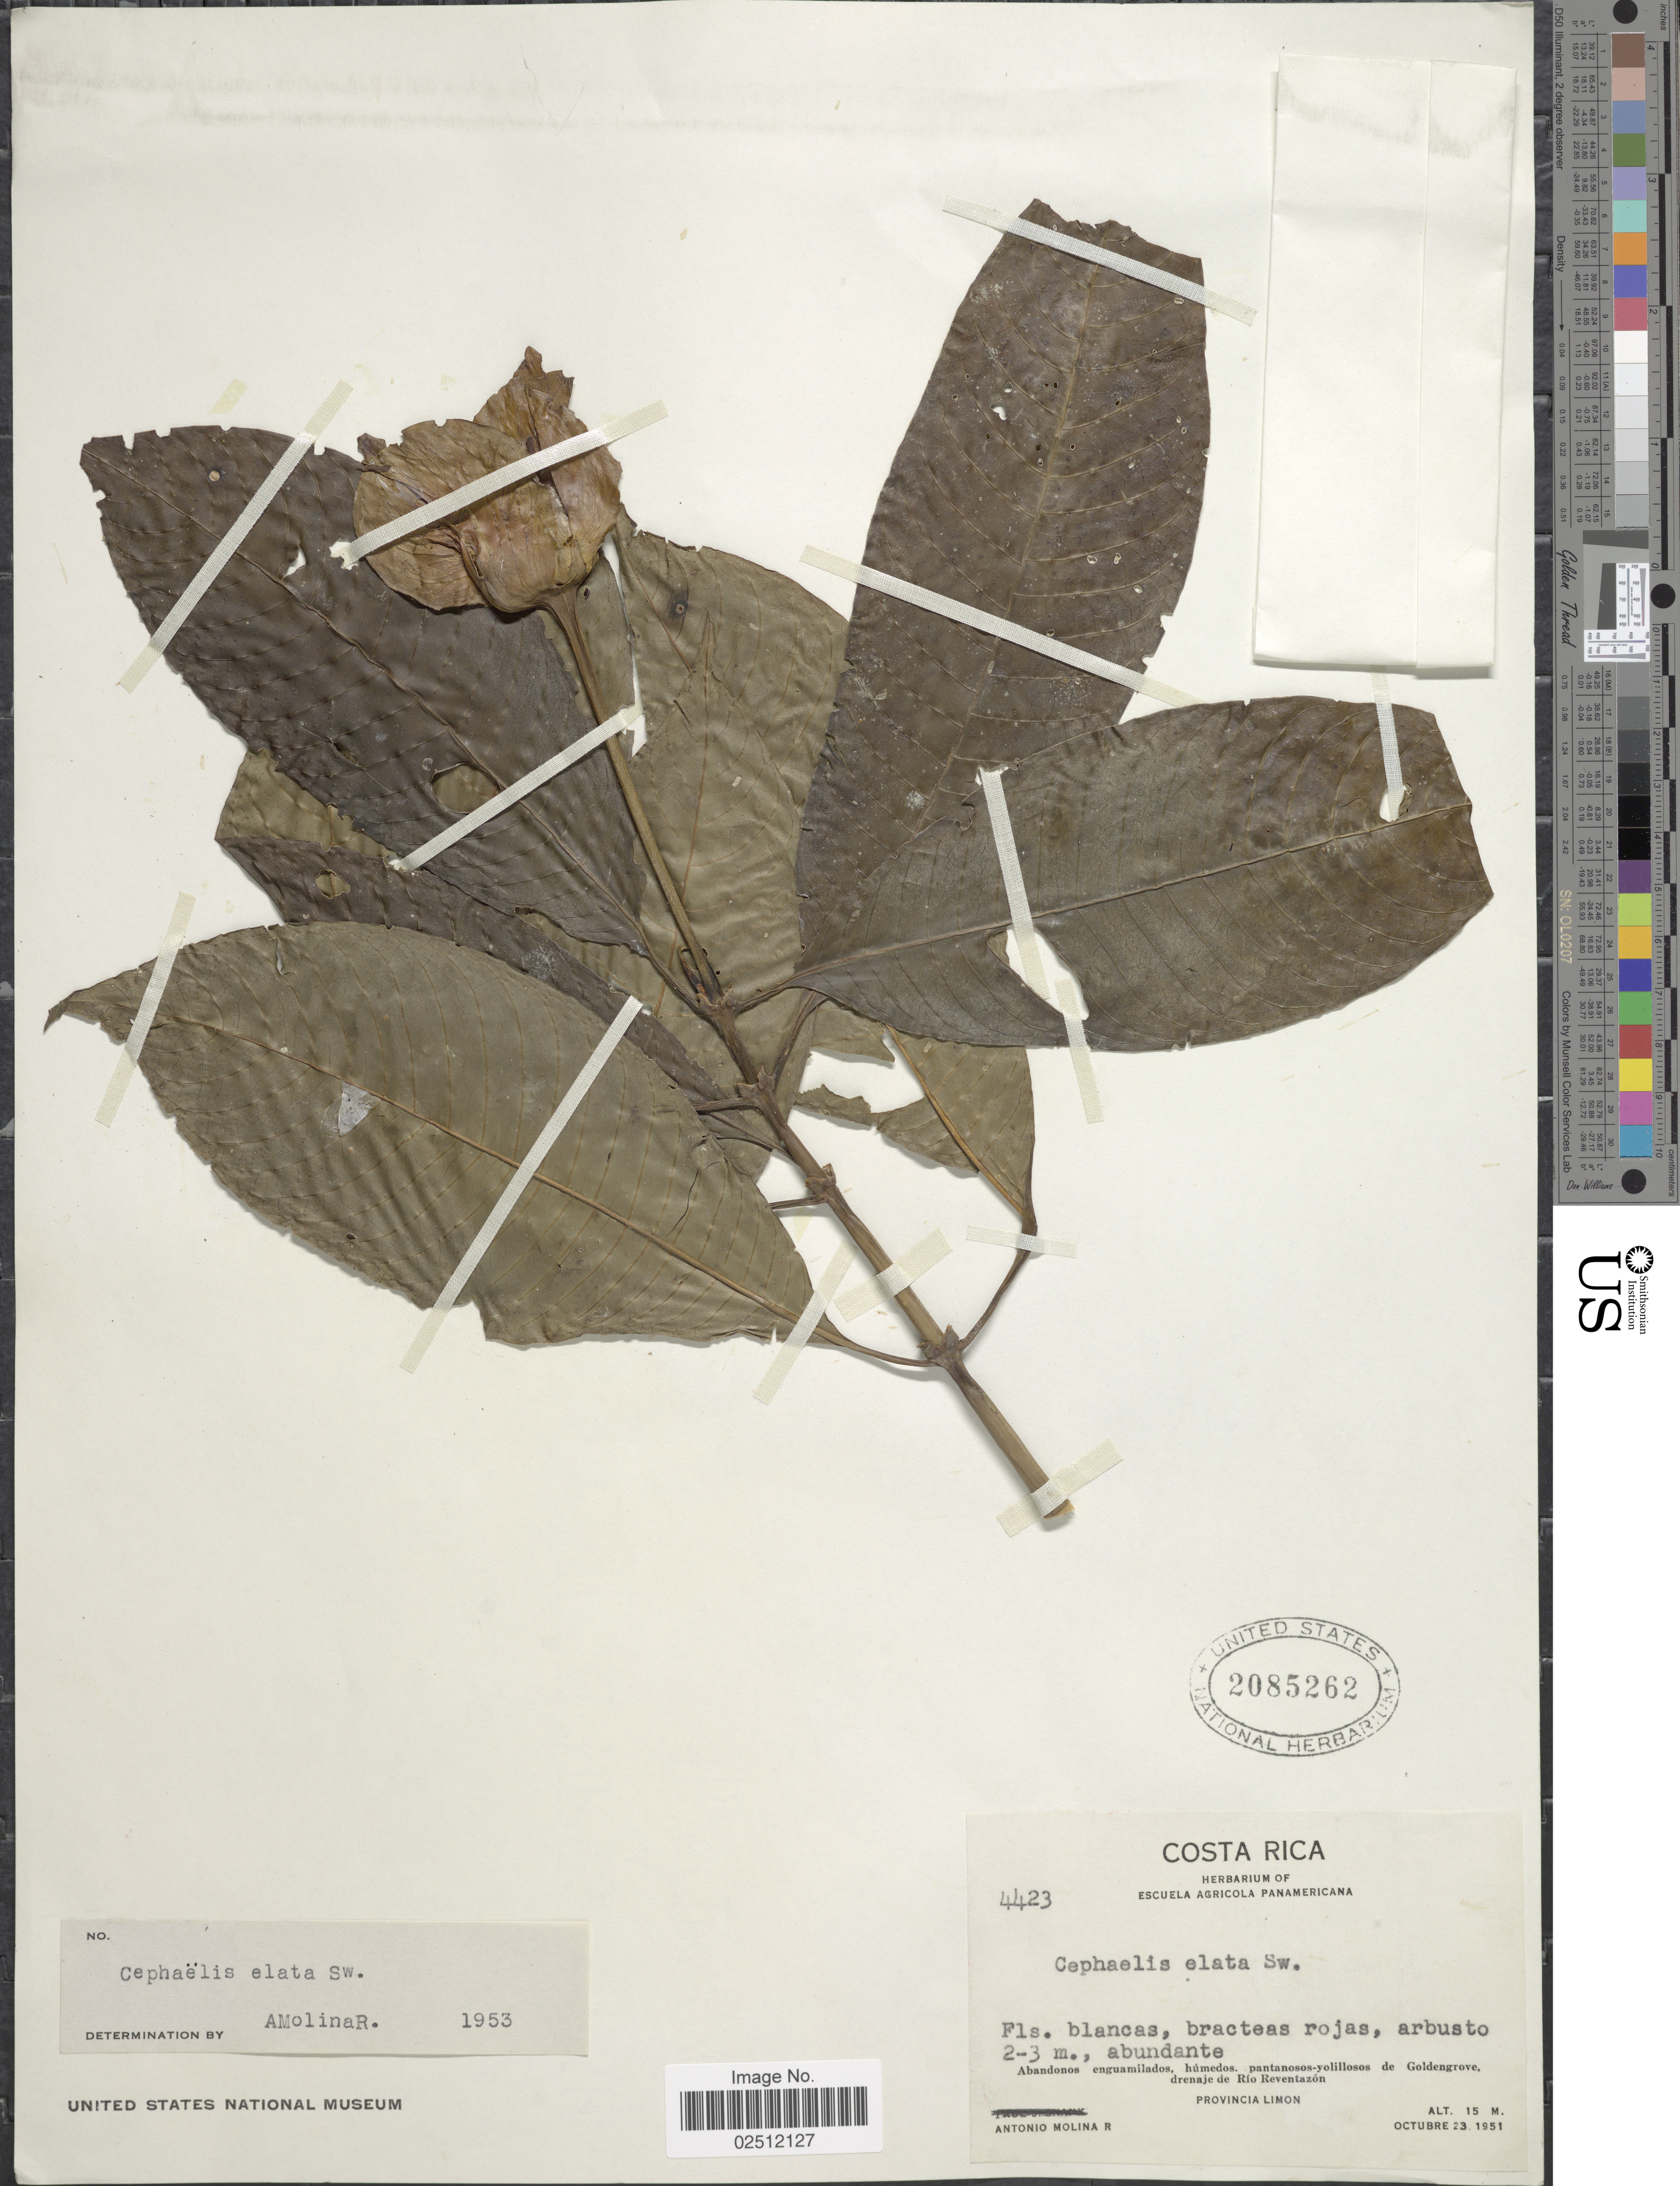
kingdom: Plantae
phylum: Tracheophyta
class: Magnoliopsida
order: Gentianales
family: Rubiaceae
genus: Psychotria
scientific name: Psychotria elata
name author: (Sw.) Hammel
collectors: A. Molina R.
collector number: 4423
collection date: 1951-10-23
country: Costa Rica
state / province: Limón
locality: Abandonos enguamilados, húmedos, pantanosos-yolillosos de Goldengrove, drenaje de Río Revetazón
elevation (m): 150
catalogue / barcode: US 2085262